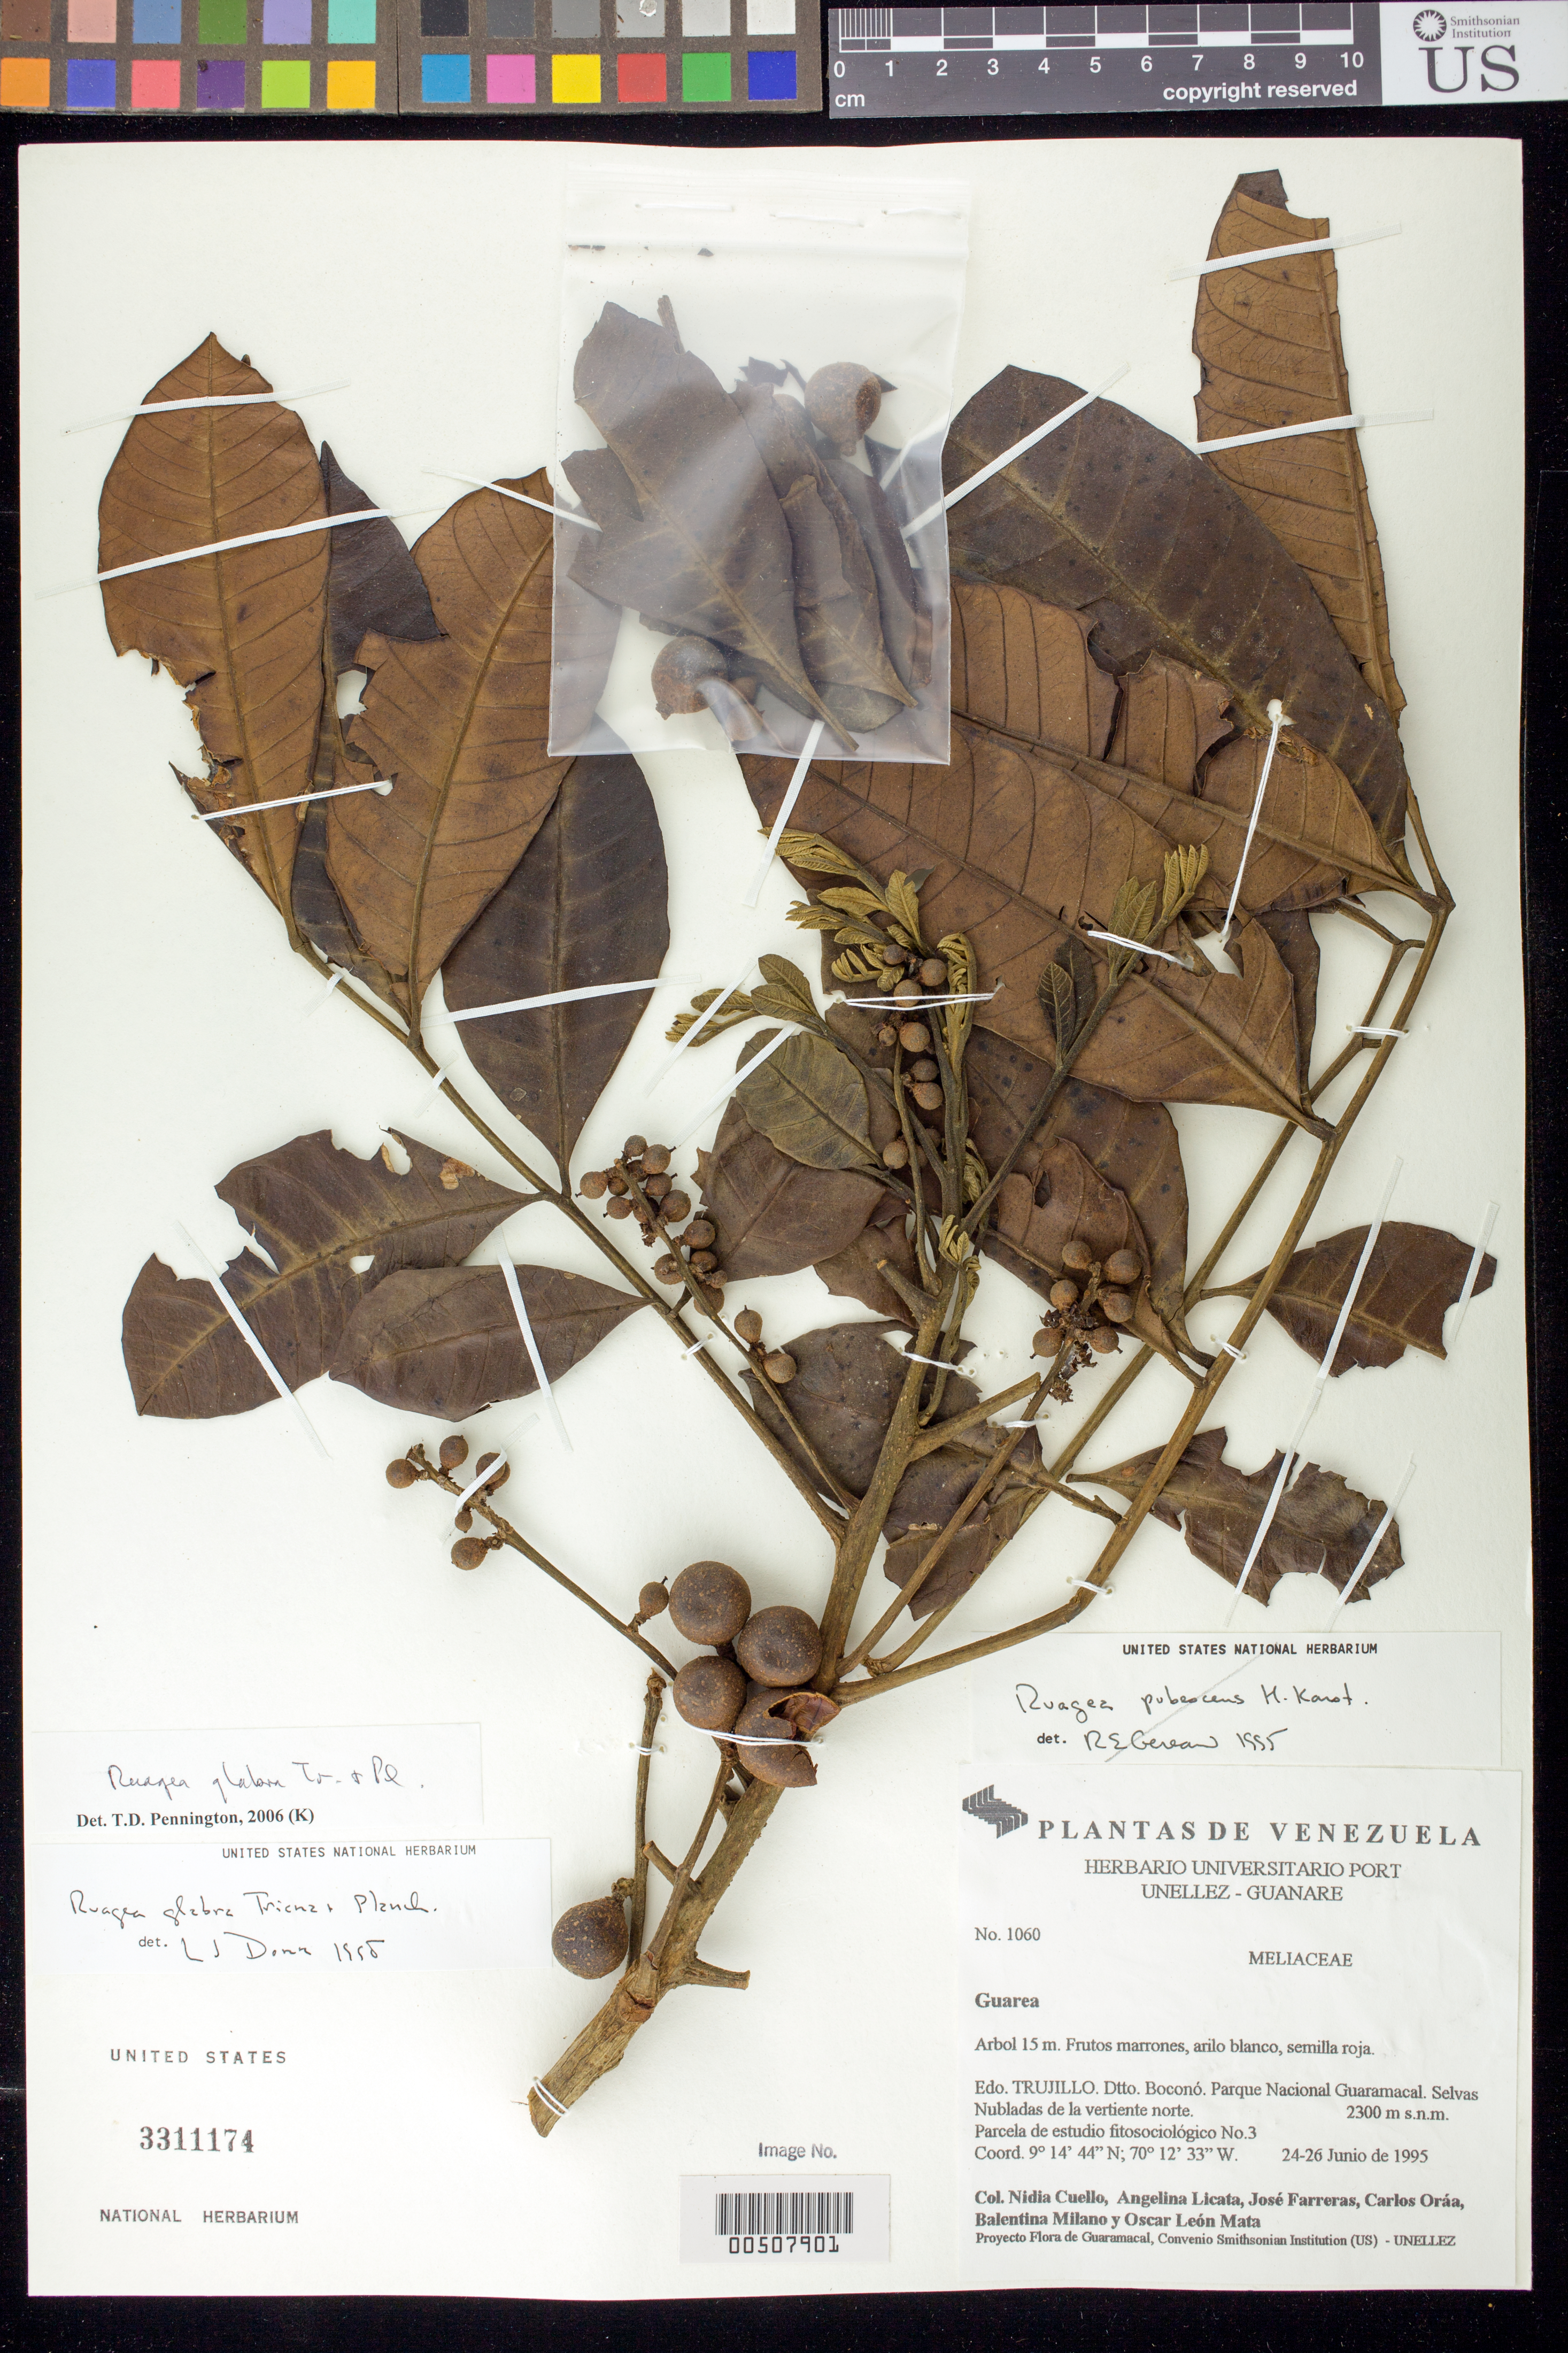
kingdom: Plantae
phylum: Tracheophyta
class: Magnoliopsida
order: Sapindales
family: Meliaceae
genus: Ruagea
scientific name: Ruagea glabra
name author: Triana & Planch.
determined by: Dorr, L. J., (BOT), Smithsonian Institution - National Museum of Natural History (UNITED STATES)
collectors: N. L. Cuello, A. Licata, J. Farreras, C. Oráa, B. Milano & O. Mata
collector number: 1060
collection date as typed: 24 Jun 1995 to 26 Jun 1995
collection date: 1995-06-24/1995-06-26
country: Venezuela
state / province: Trujillo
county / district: Boconó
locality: Parque Nacional Guaramacal, vertiente N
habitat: Selvas Nubladas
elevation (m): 2300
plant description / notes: PORT, US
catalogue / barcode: US 3311174